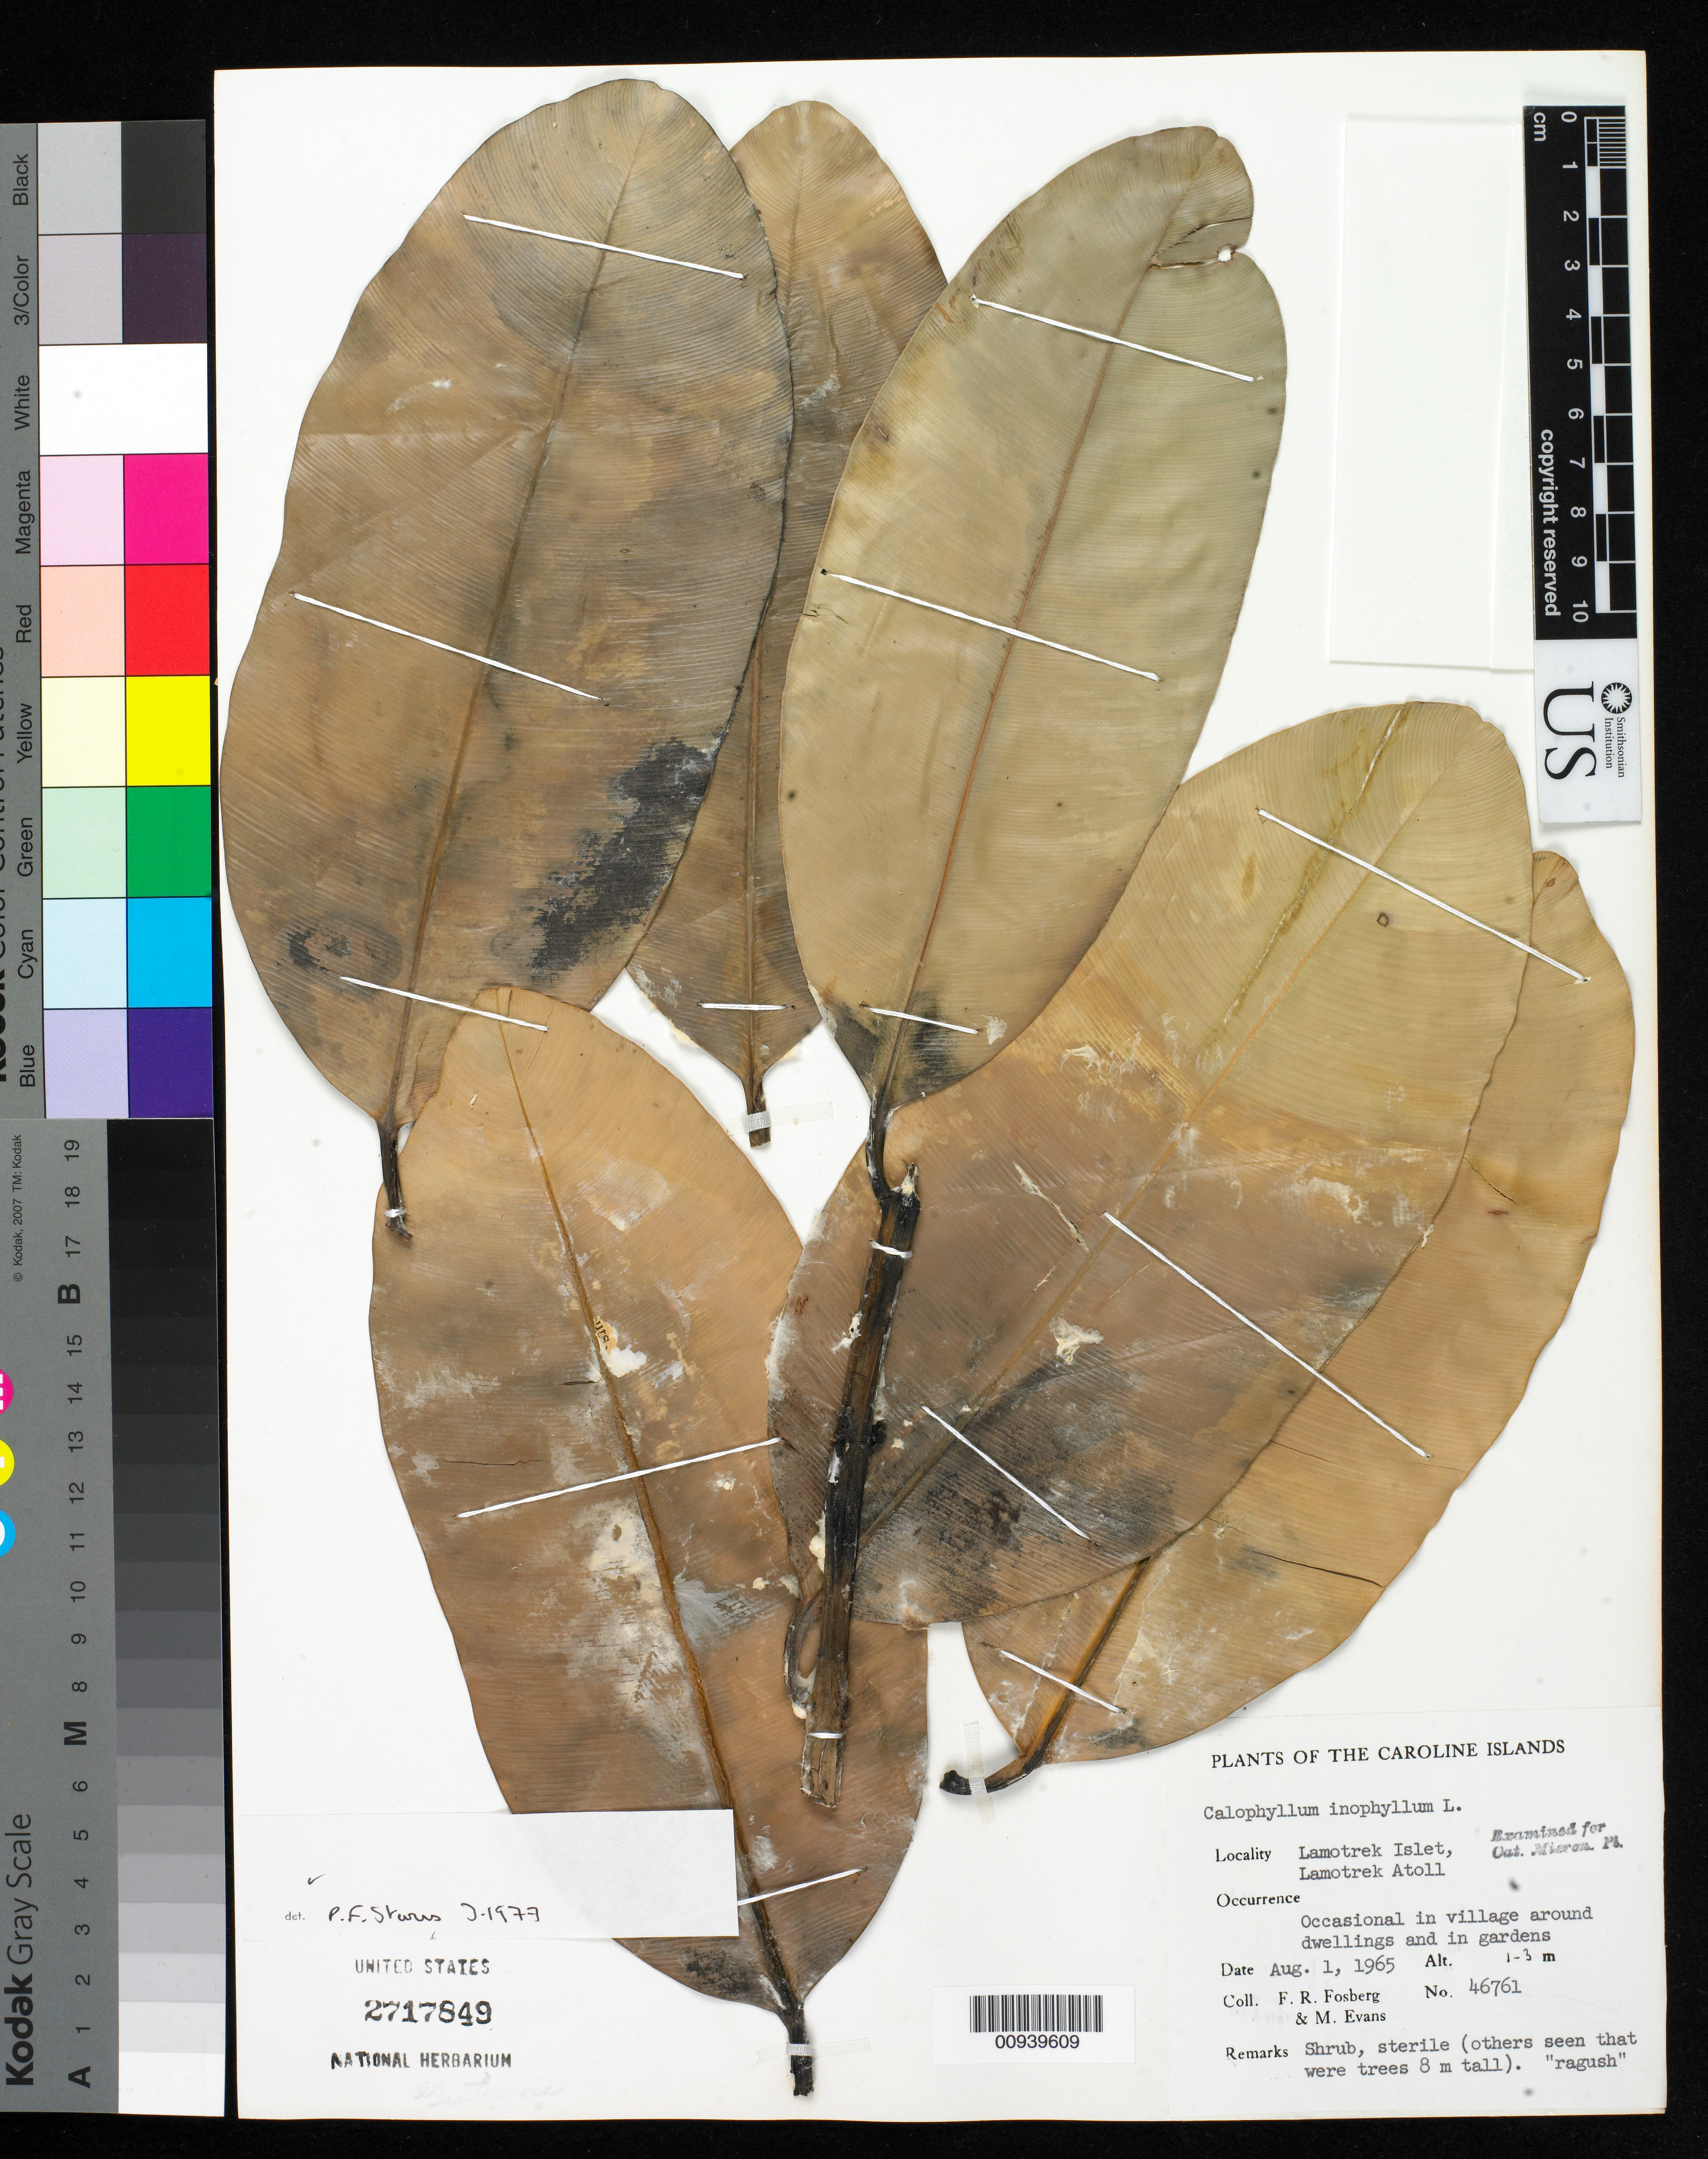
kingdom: Plantae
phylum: Tracheophyta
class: Magnoliopsida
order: Malpighiales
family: Calophyllaceae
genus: Calophyllum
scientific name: Calophyllum inophyllum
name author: L.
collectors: F. R. Fosberg & M. Evans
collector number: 46761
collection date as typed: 01 Aug 1965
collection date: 1965-08-01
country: Micronesia, Federated States of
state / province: Yap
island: Lamotrek Atoll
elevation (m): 1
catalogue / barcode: US 2717849